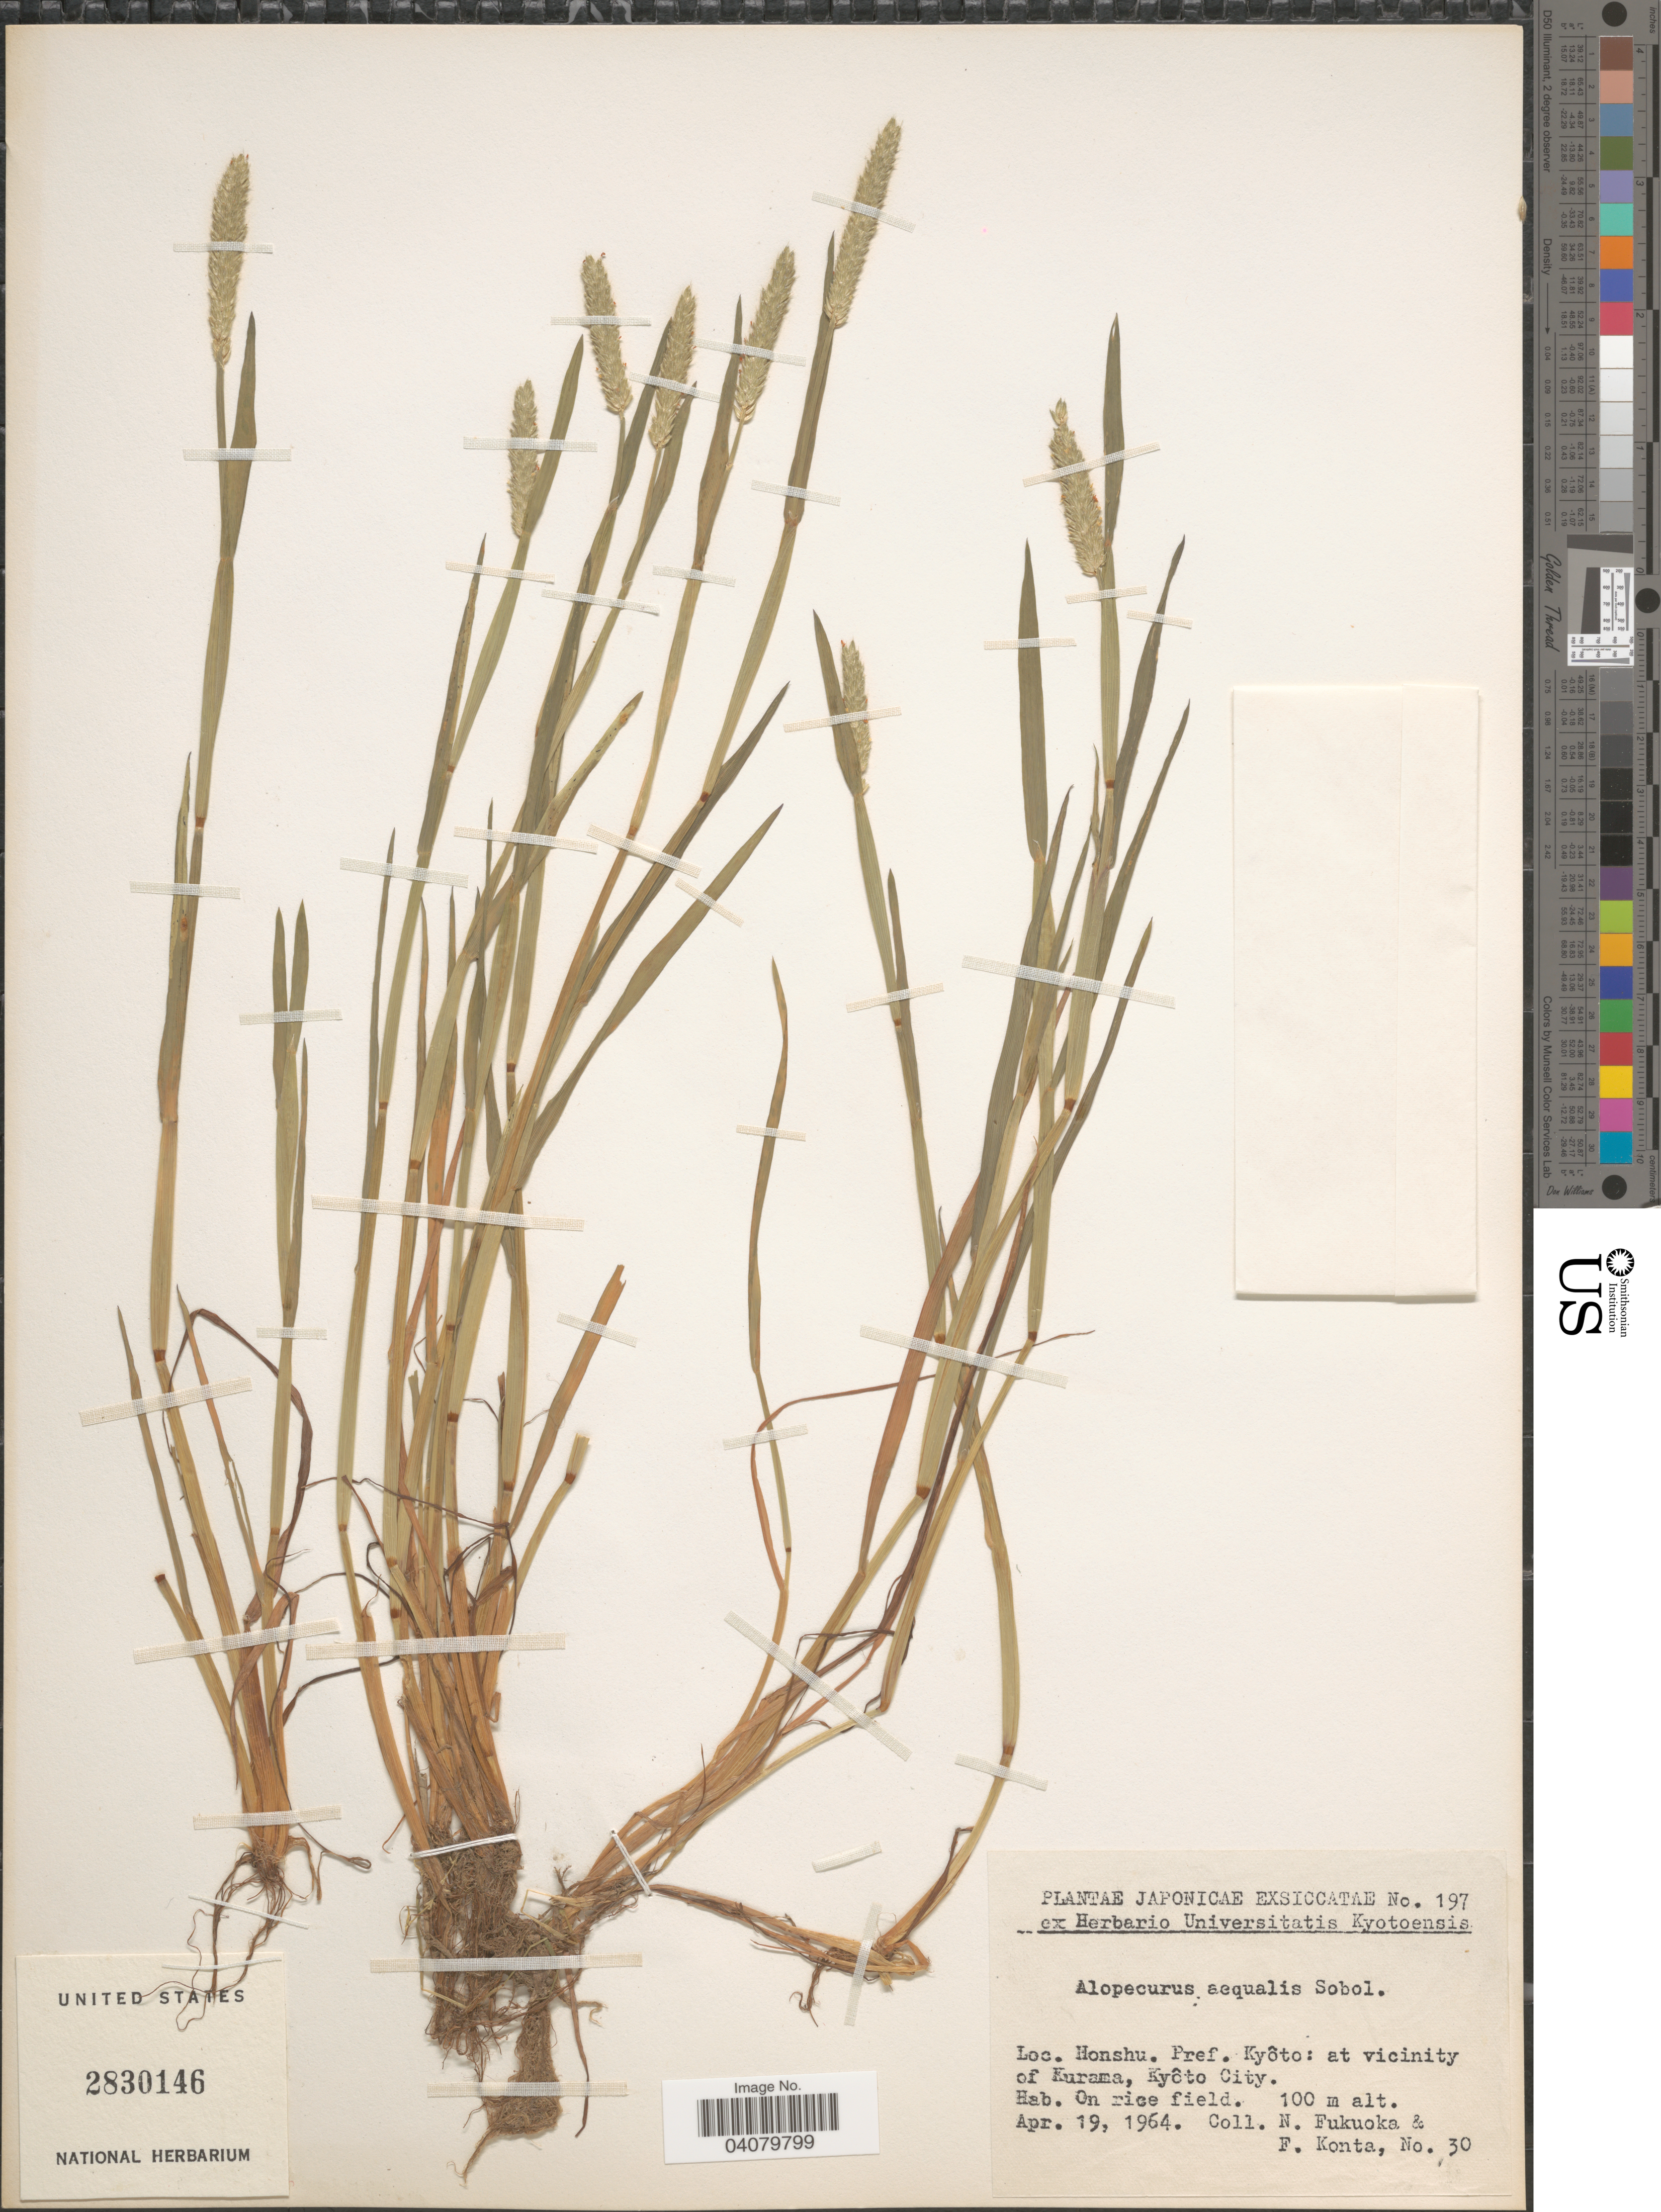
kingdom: Plantae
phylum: Tracheophyta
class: Liliopsida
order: Poales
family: Poaceae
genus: Alopecurus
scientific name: Alopecurus aequalis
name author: Sobol.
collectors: N. Fukuoka & F. Konta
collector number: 30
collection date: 1964-04-19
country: Japan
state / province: Kyoto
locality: Honshu. Pref. Kyôto: at vicinity of Kurama, Kyôto City.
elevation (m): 100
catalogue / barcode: US 2830146